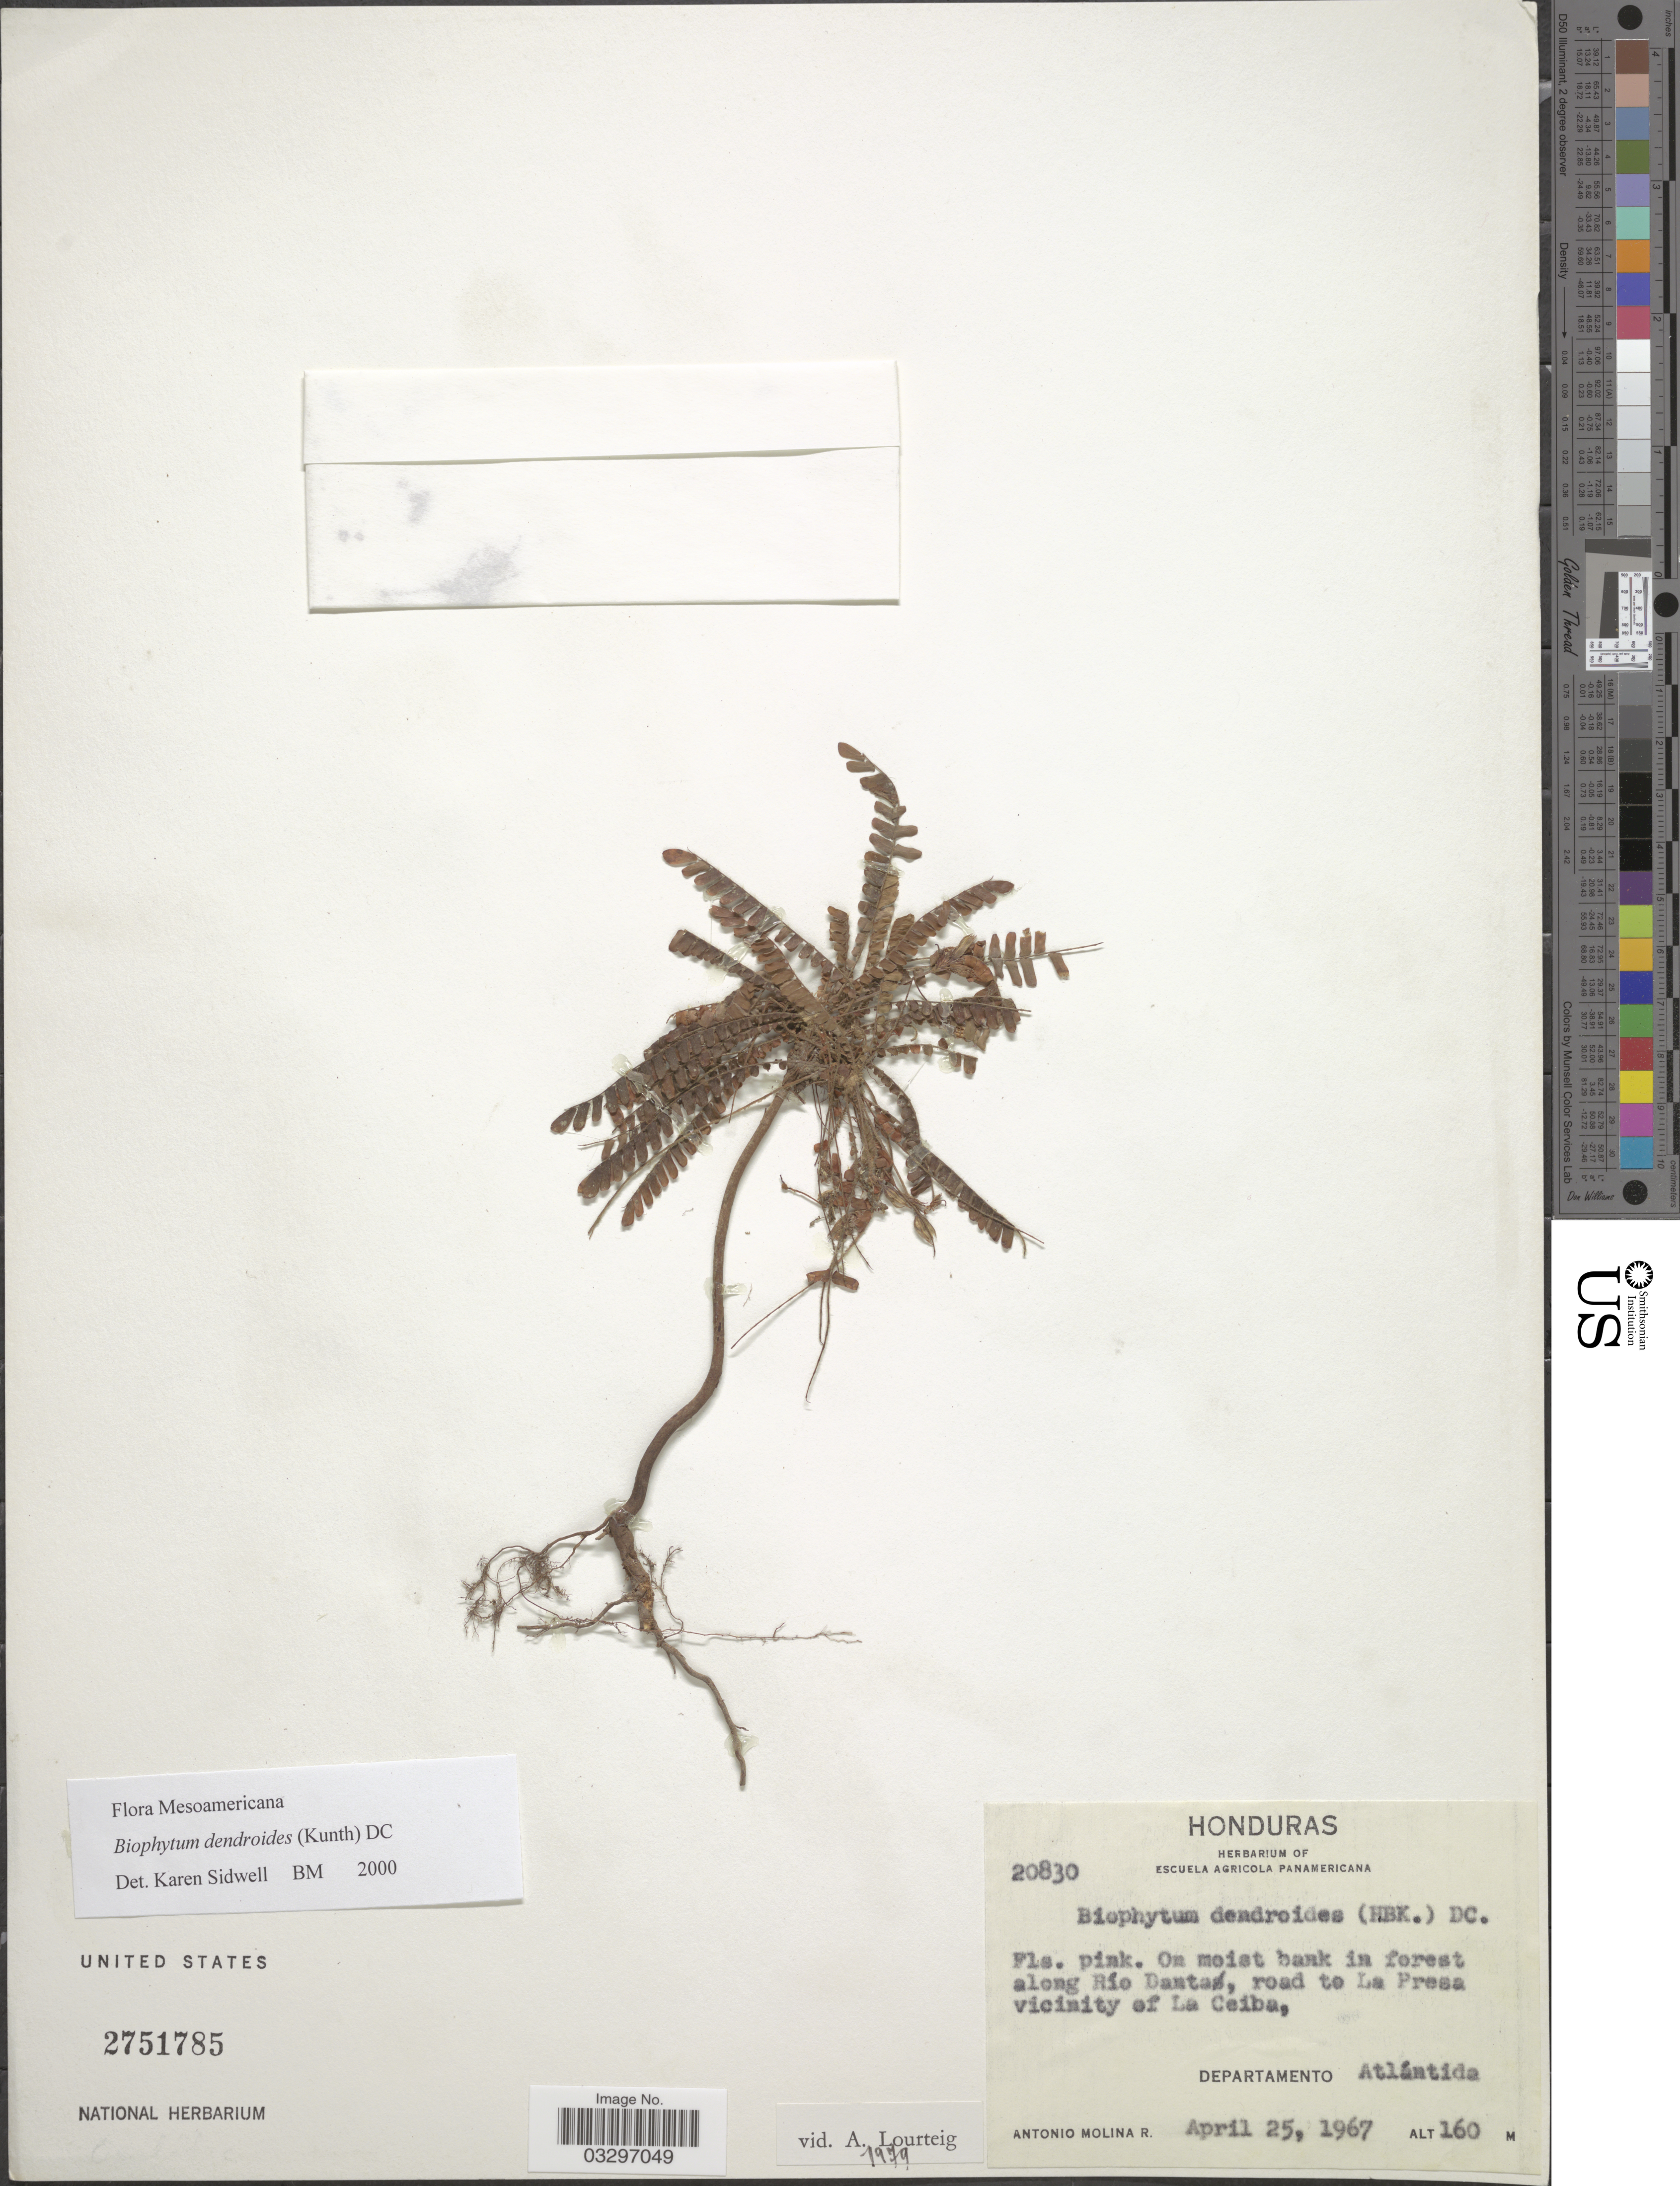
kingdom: Plantae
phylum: Tracheophyta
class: Magnoliopsida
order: Oxalidales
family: Oxalidaceae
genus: Biophytum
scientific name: Biophytum dendroides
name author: (Kunth) DC.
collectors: A. Molina R.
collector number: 20830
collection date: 1967-04-25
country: Honduras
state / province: Atlántida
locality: along Río Danta, road to La Presa vicinity of La Ceiba, Departamento Atlántida.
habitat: On moist bank in forest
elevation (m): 160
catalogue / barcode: US 2751785